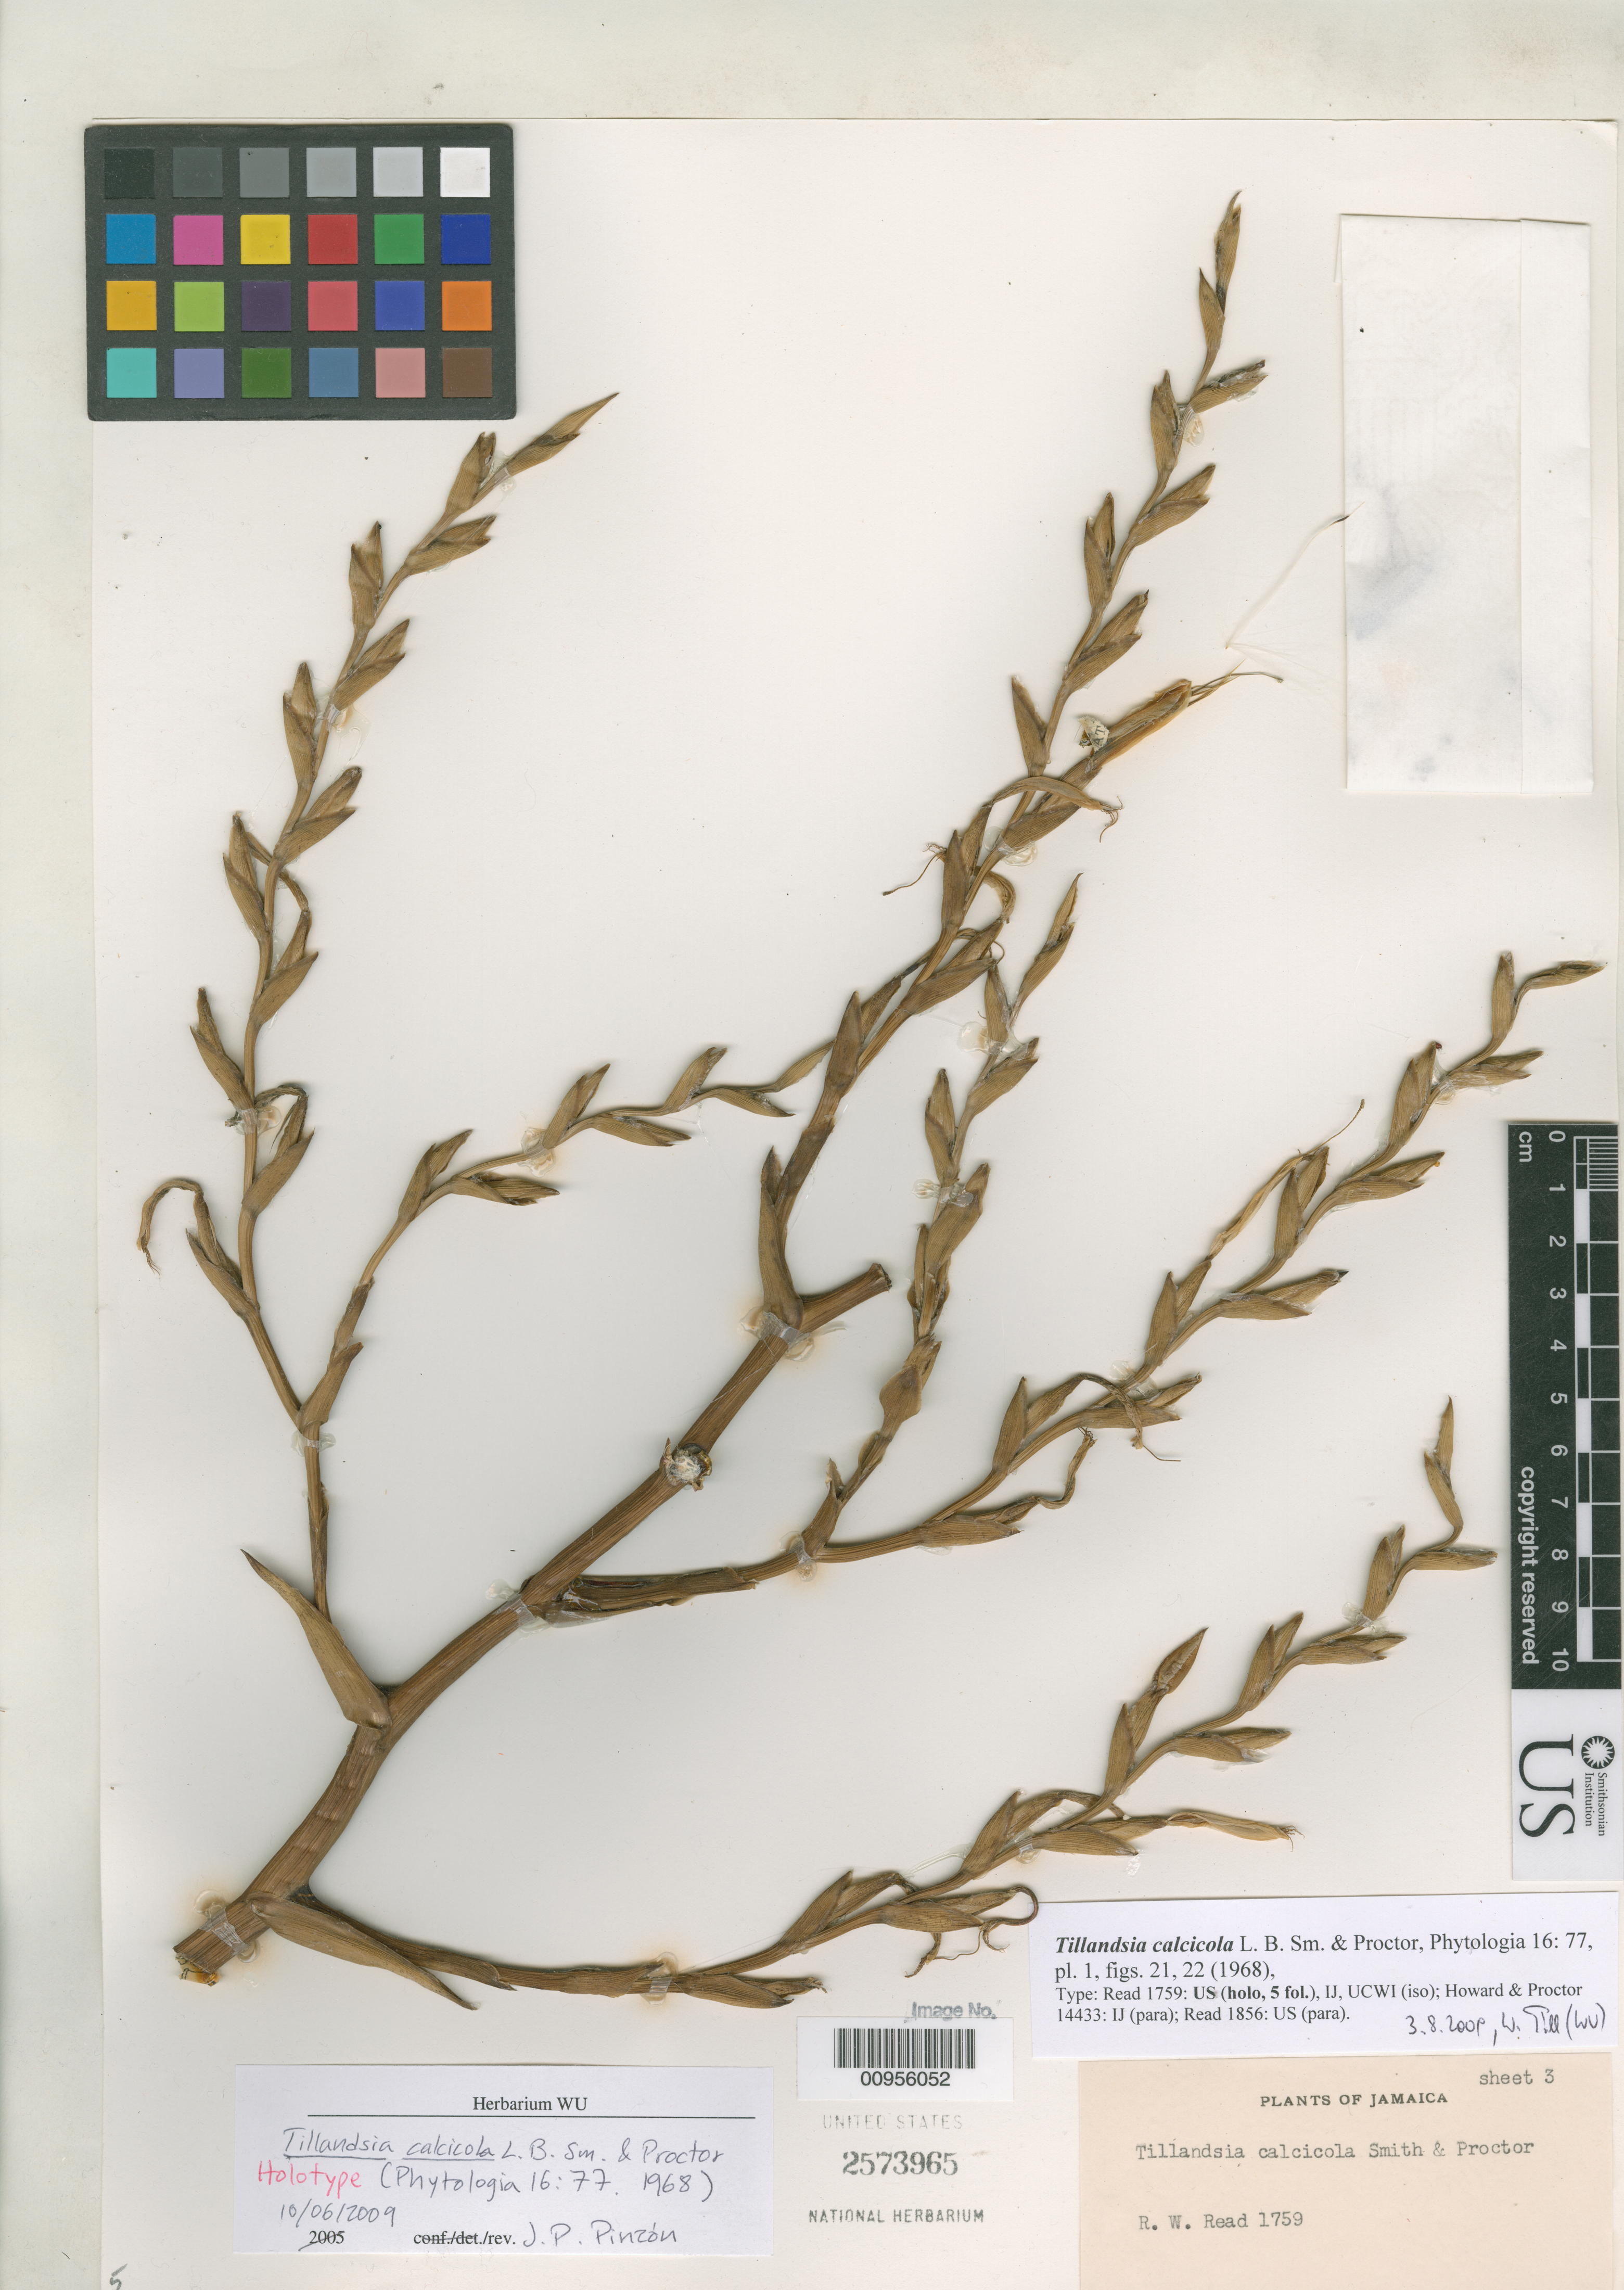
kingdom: Plantae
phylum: Tracheophyta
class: Liliopsida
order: Poales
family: Bromeliaceae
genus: Tillandsia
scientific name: Tillandsia calcicola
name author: L.B. Sm. & Proctor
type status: Holotype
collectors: R. W. Read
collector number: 1759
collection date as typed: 10 Apr 1967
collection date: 1967-04-10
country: Jamaica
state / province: Trelawny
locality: Ramgoat Cave.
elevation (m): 457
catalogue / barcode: US 2573965